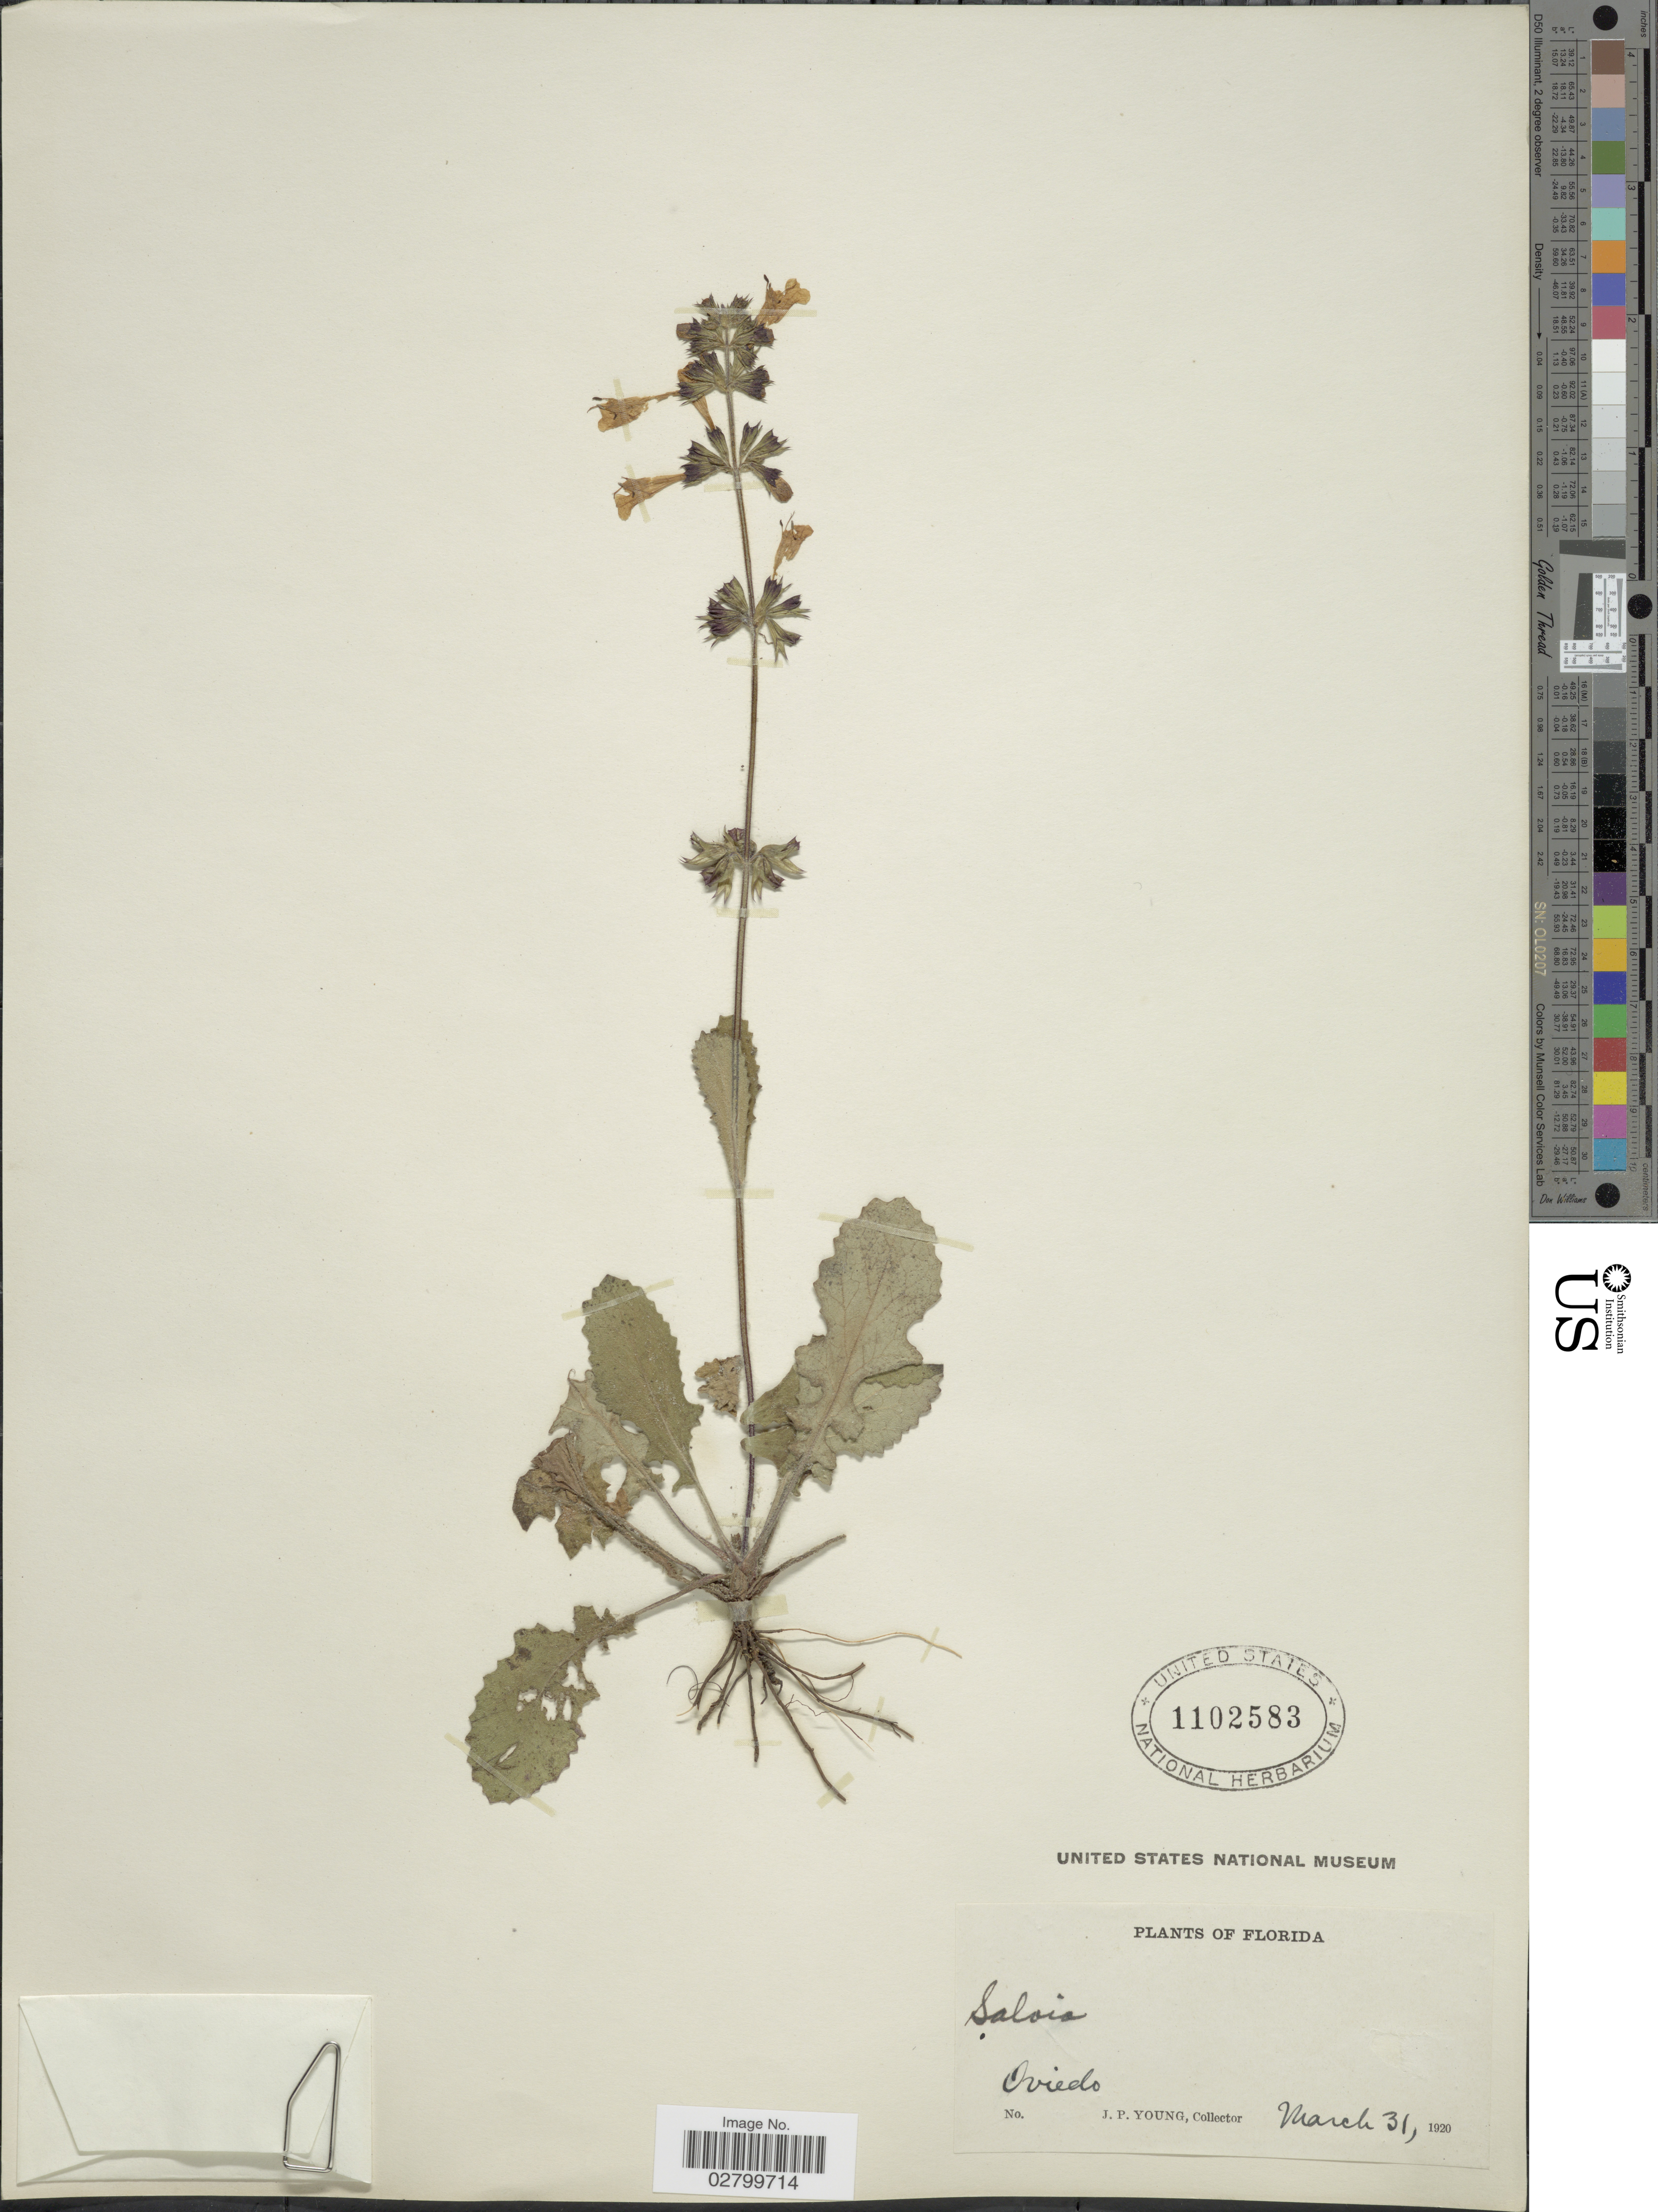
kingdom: Plantae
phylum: Tracheophyta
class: Magnoliopsida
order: Lamiales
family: Lamiaceae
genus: Salvia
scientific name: Salvia lyrata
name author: L.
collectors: J. P. Young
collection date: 1920-03-31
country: United States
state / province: Florida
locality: Oviedo.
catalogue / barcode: US 1102583